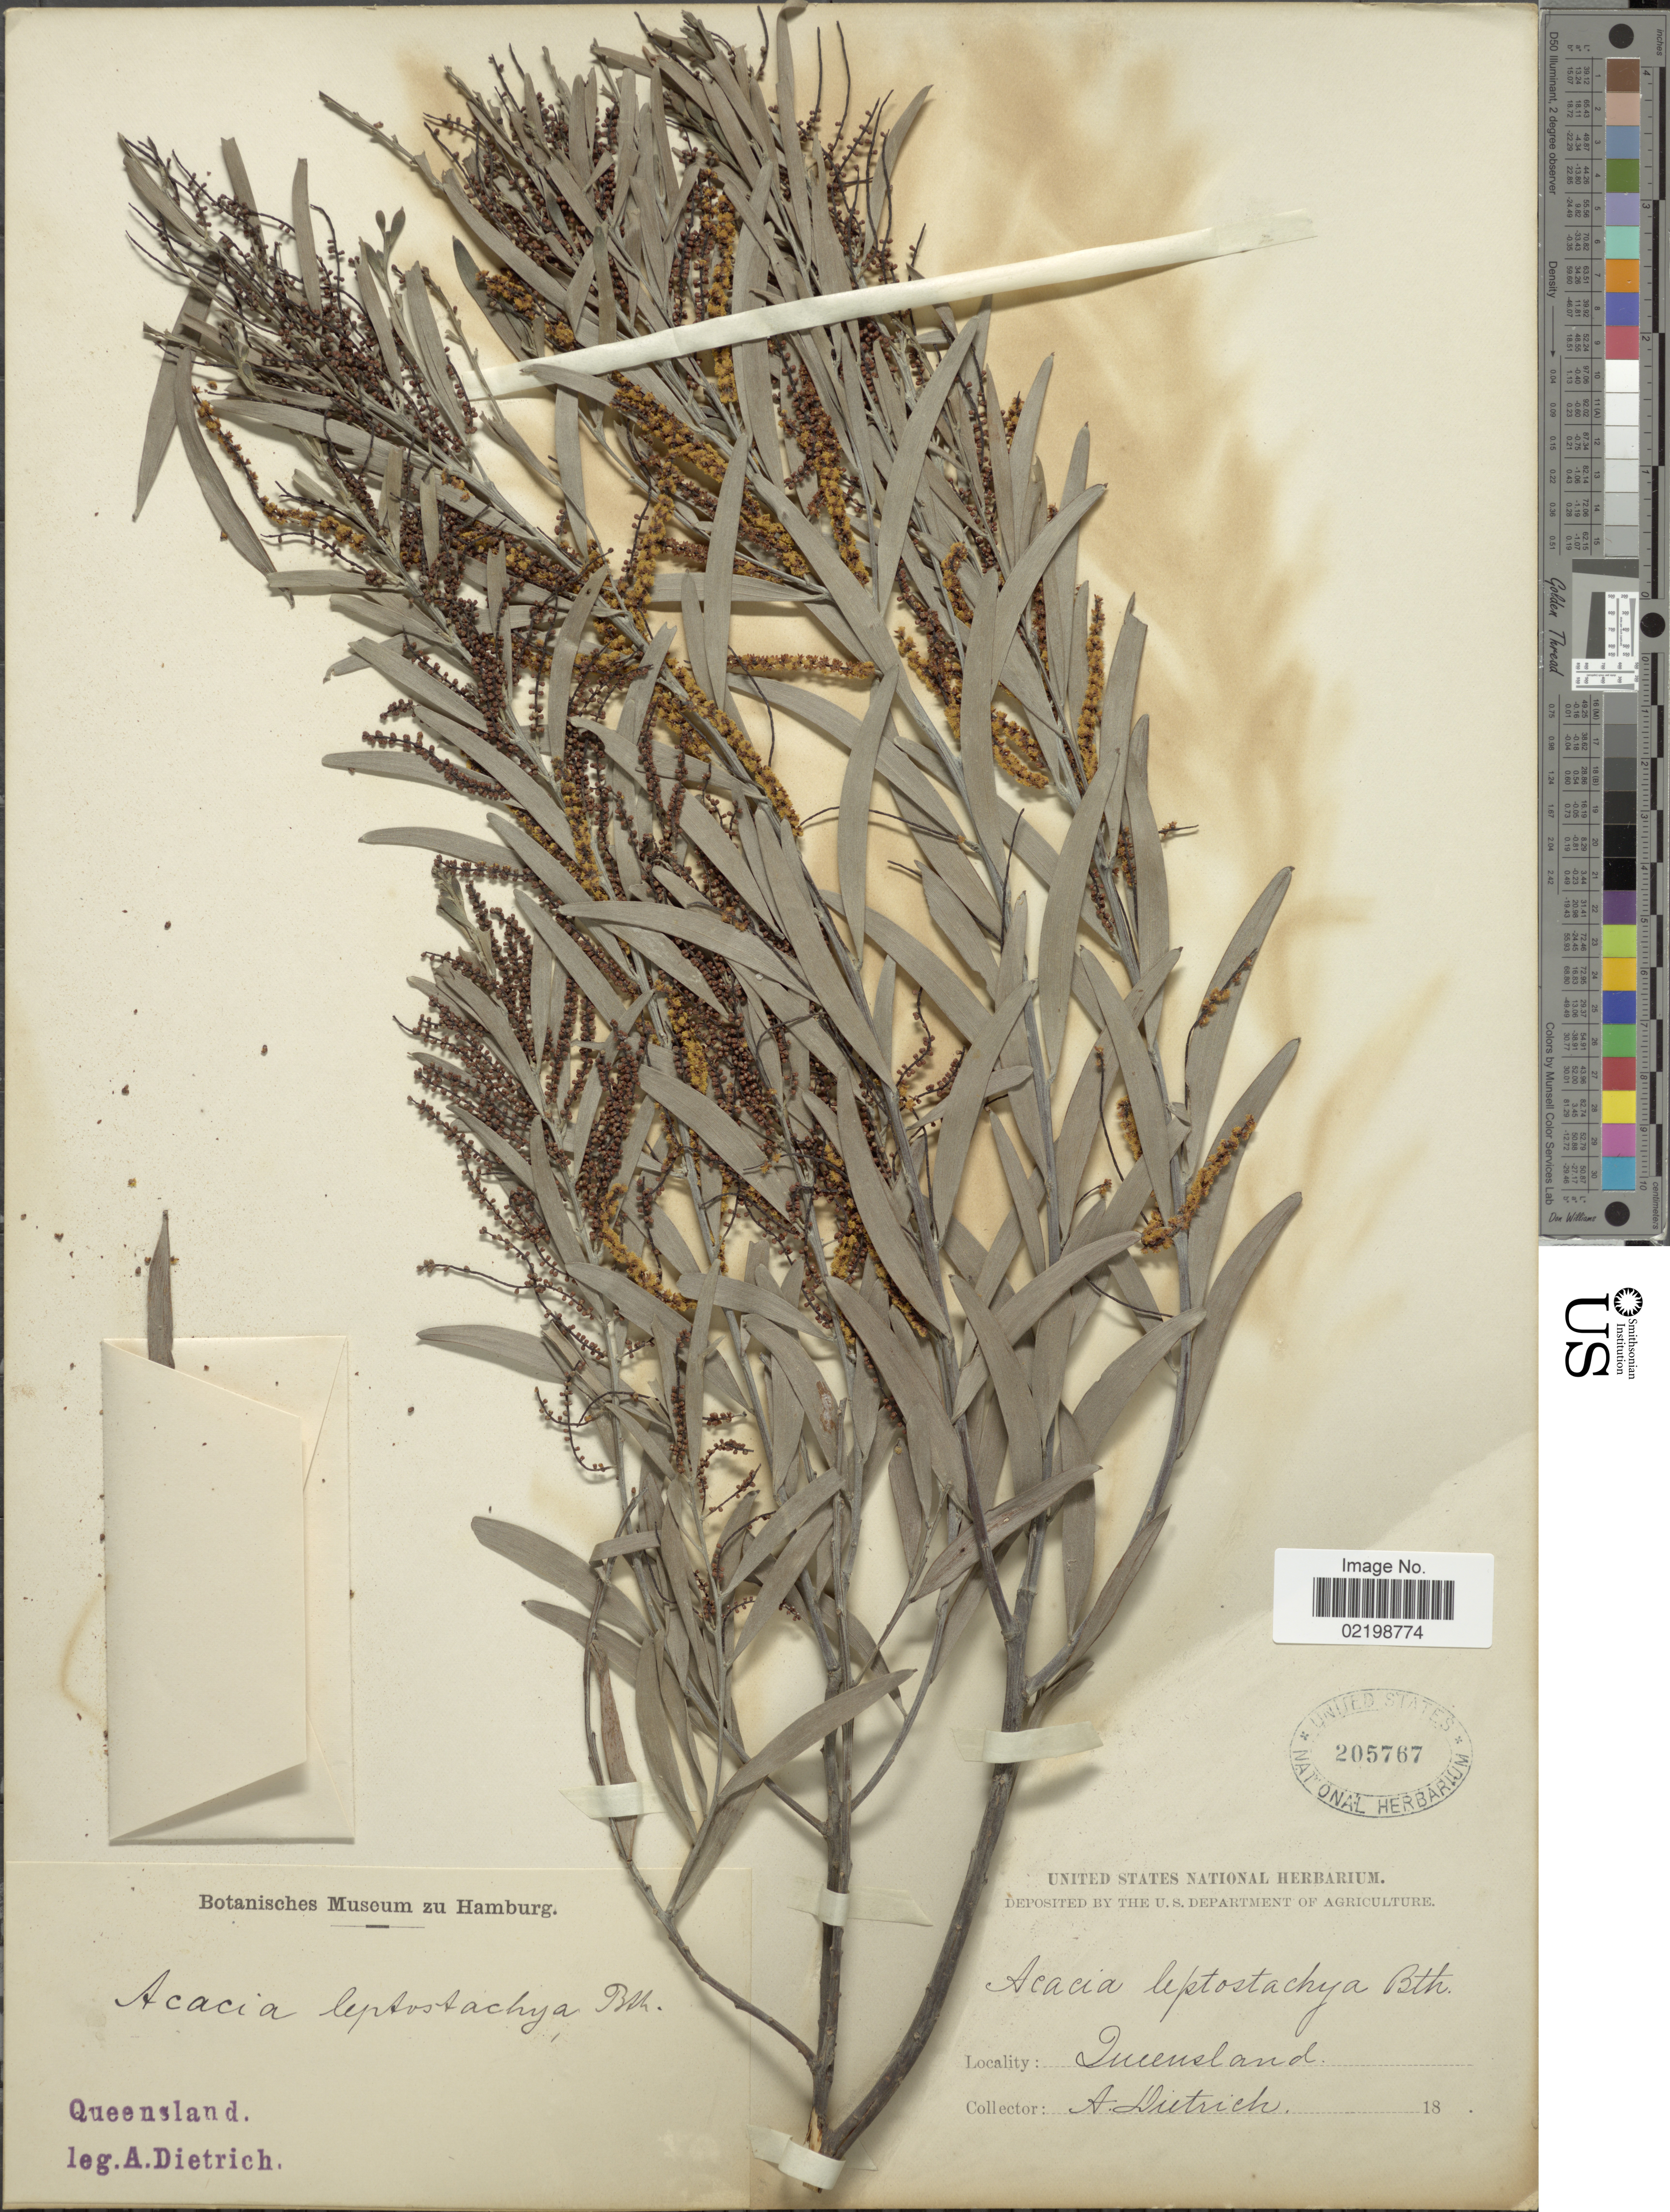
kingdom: Plantae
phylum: Tracheophyta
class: Magnoliopsida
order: Fabales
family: Fabaceae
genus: Acacia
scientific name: Acacia leptostachya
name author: Benth.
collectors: A. Dietrich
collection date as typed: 18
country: Australia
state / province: Queensland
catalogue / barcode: US 205767